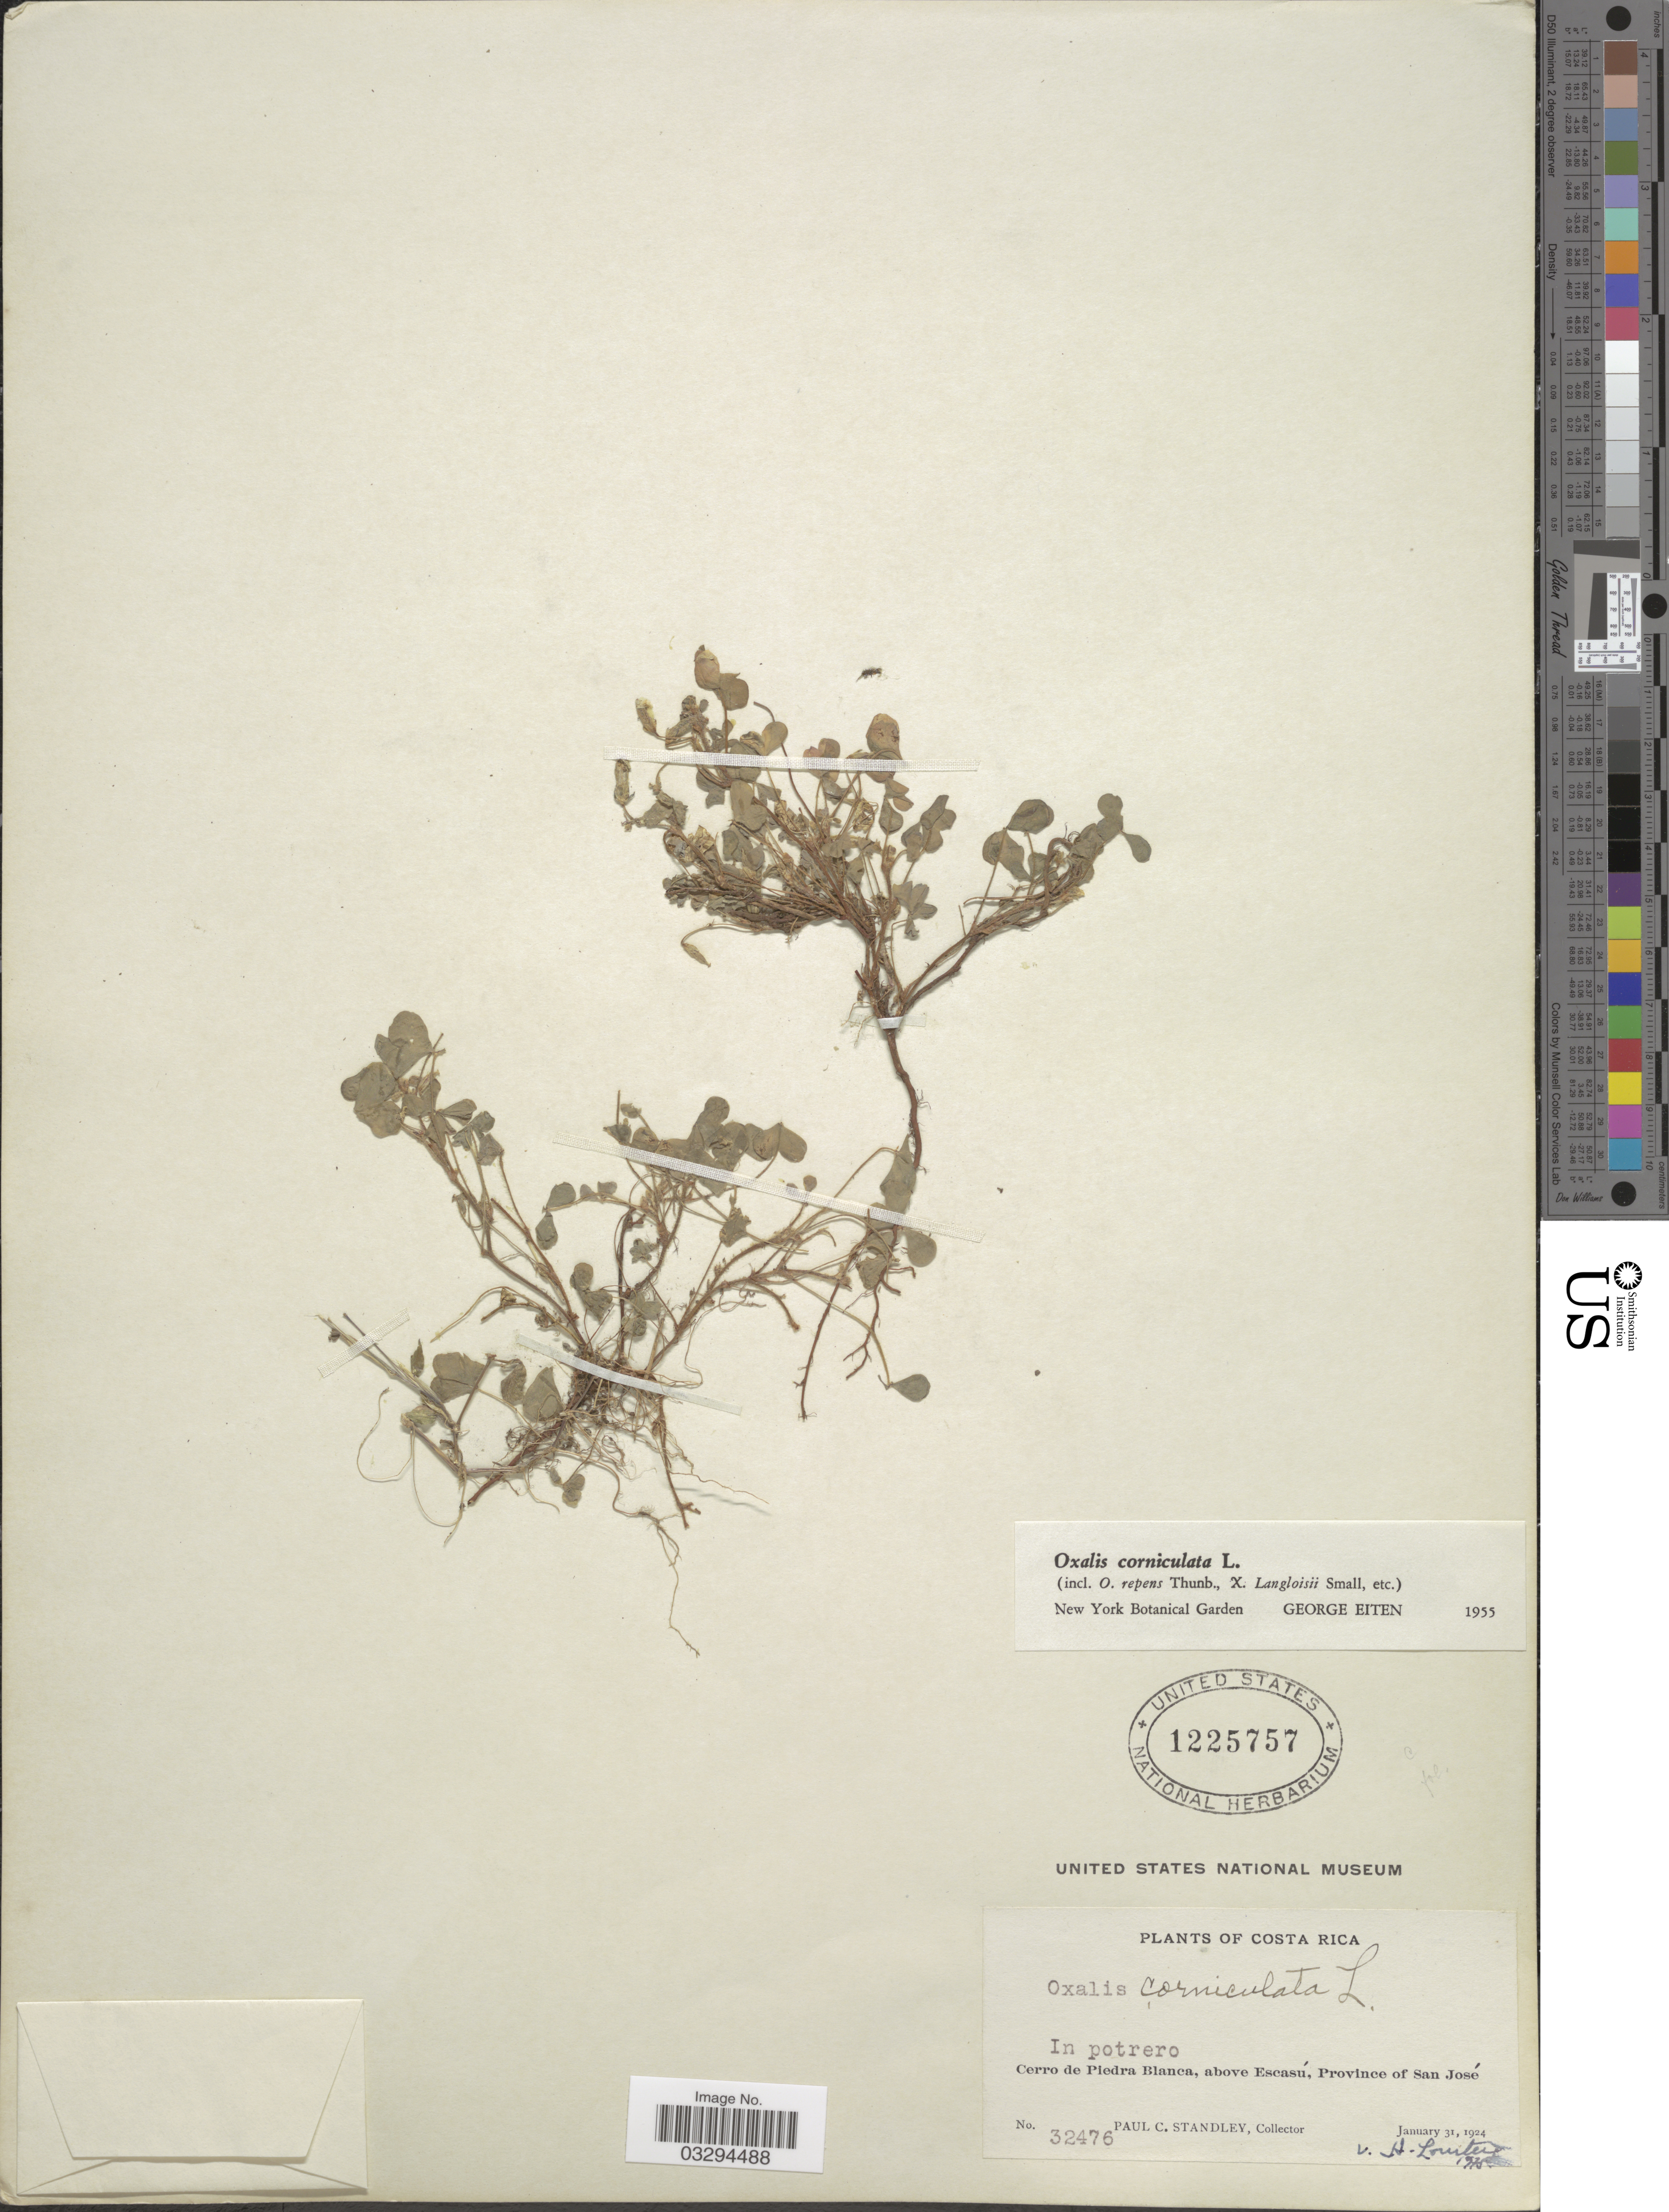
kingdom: Plantae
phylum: Tracheophyta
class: Magnoliopsida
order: Oxalidales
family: Oxalidaceae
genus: Oxalis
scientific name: Oxalis corniculata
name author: L.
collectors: P. C. Standley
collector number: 32476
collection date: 1924-01-31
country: Costa Rica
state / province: San José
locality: Cerro de Piedra Blanca, aboe Escasú.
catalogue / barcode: US 1225757